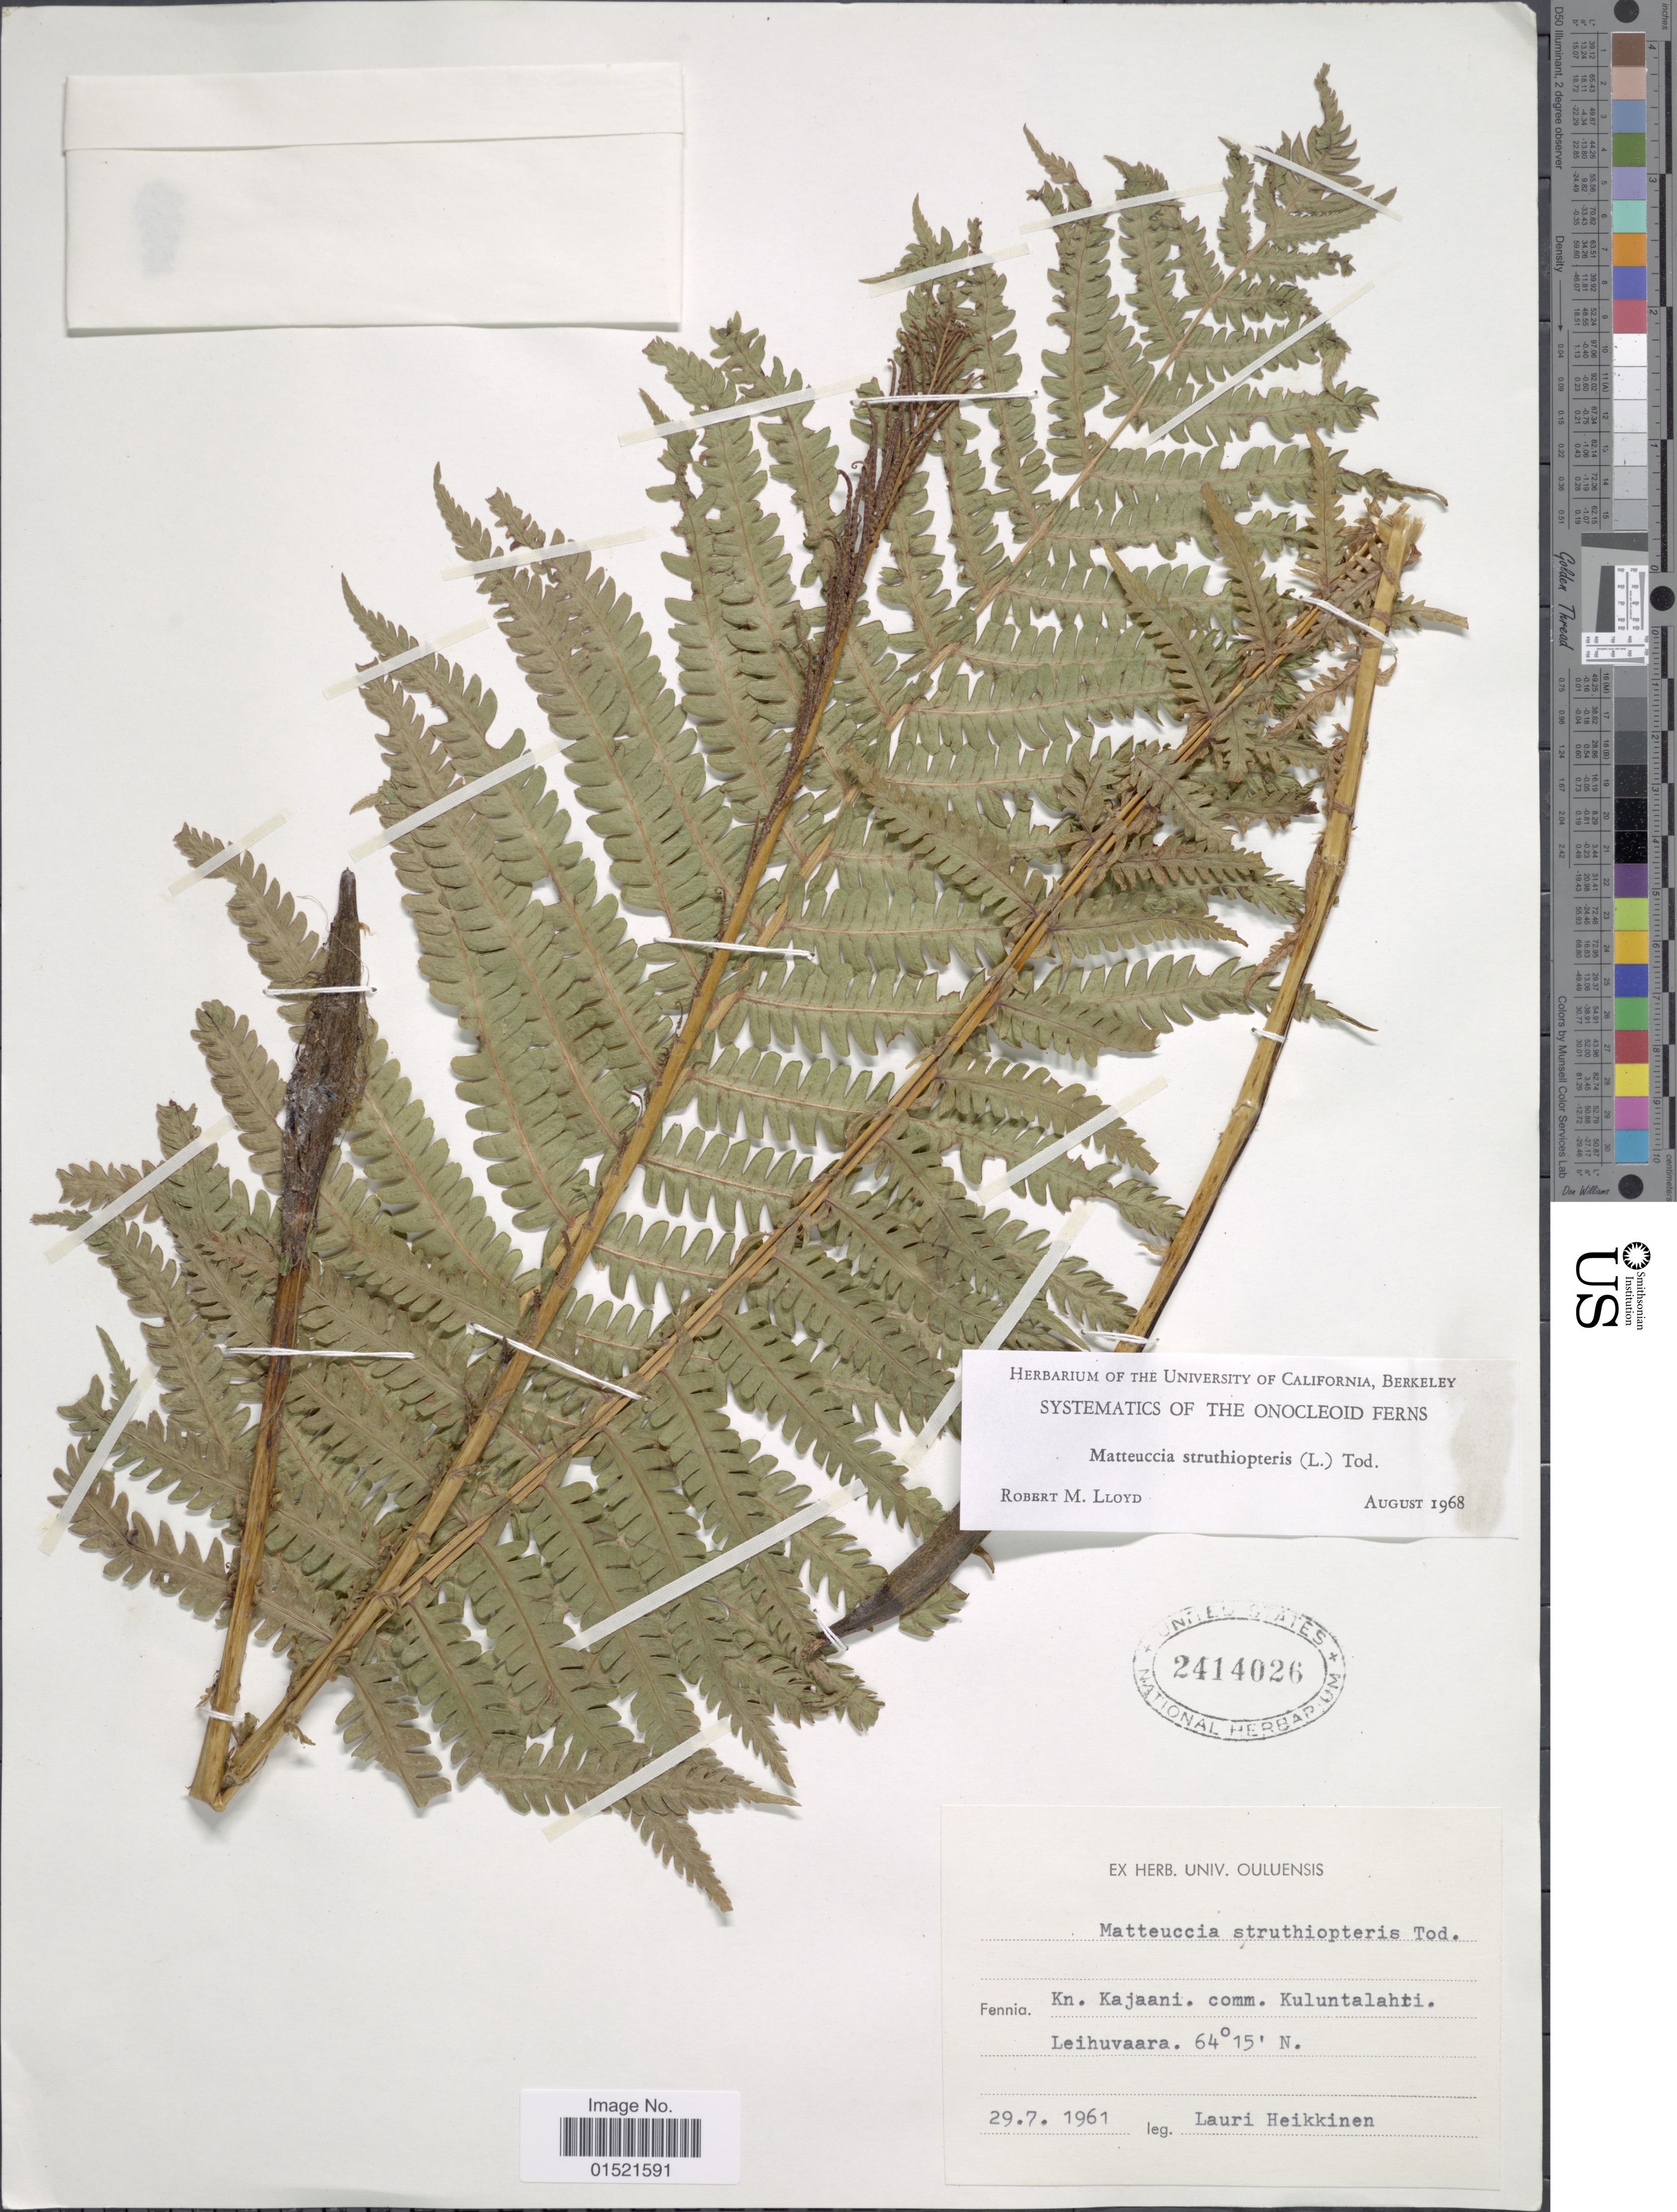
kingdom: Plantae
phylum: Tracheophyta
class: Polypodiopsida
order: Polypodiales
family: Onocleaceae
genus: Matteuccia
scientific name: Matteuccia struthiopteris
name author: (L.) Tod.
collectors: L. Heikkinen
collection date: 1961-07-29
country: Finland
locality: Fennia, Kn. Kajaani. comm. Kuluntalahti, Leihuvaara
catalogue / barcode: US 2414026